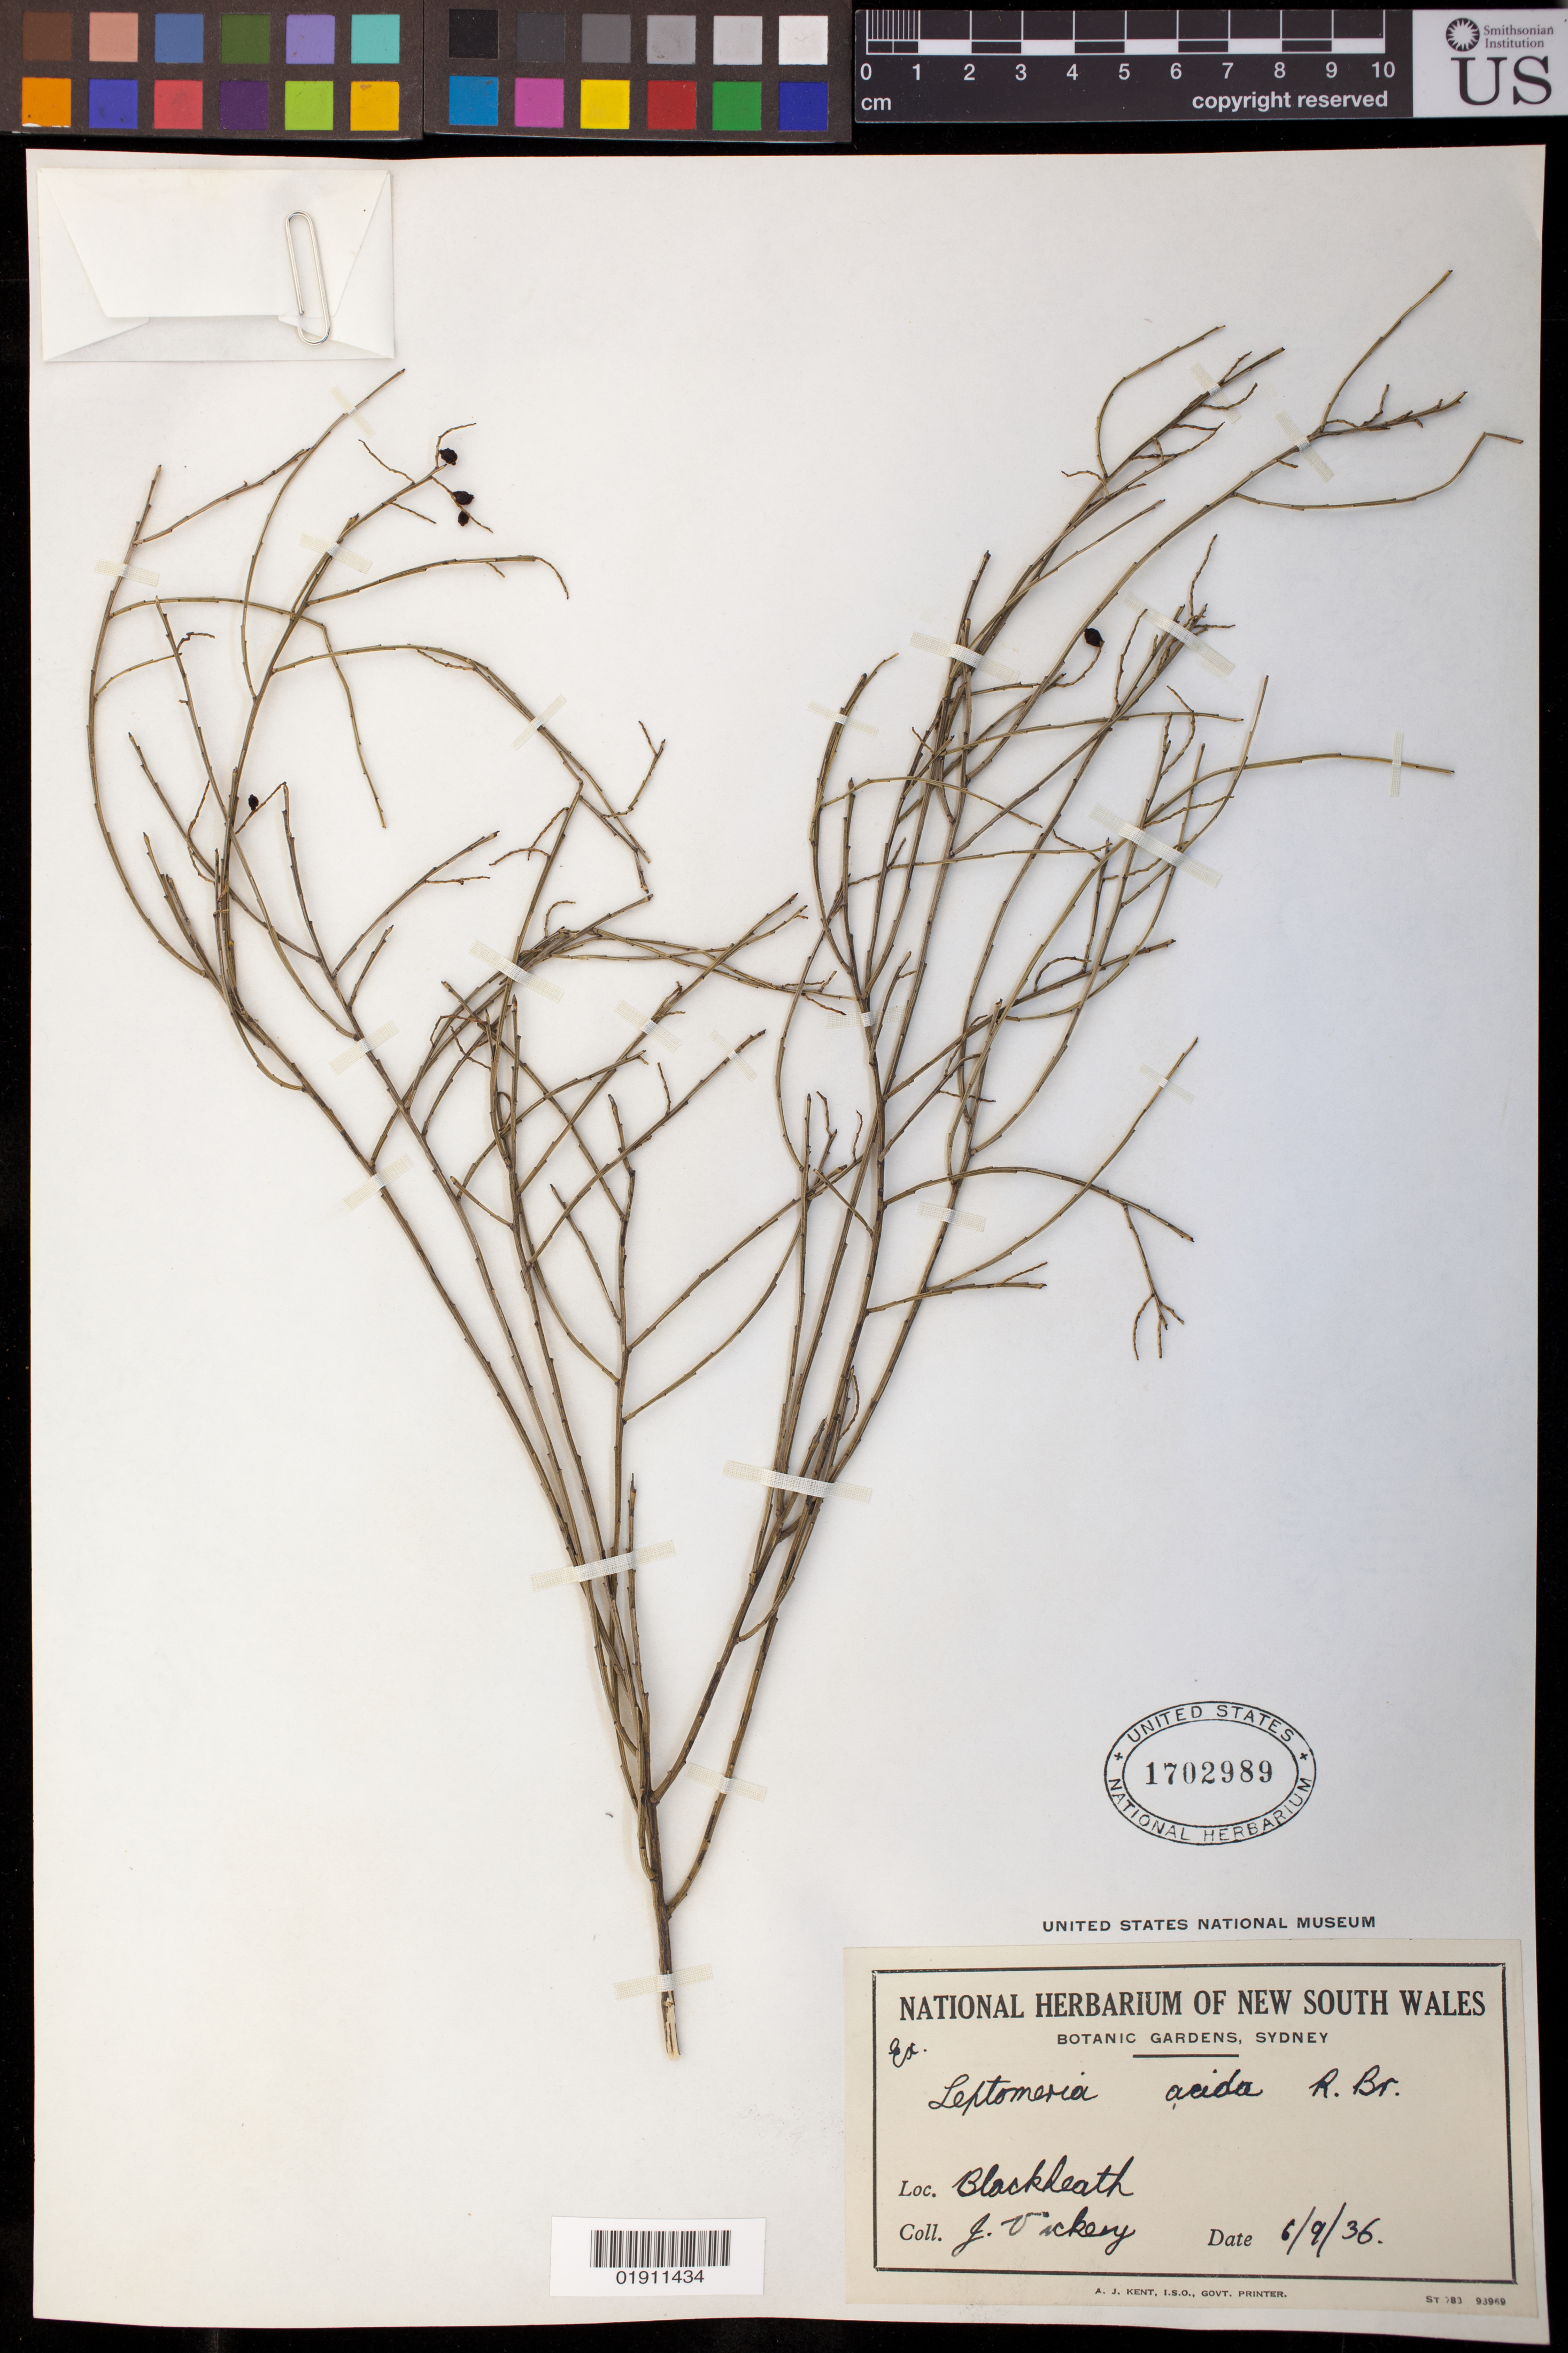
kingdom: Plantae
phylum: Tracheophyta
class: Magnoliopsida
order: Santalales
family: Amphorogynaceae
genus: Leptomeria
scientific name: Leptomeria acida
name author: R. Br.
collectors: J. Vickery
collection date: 1936-09-06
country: Australia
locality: Blackheath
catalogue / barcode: US 1702989